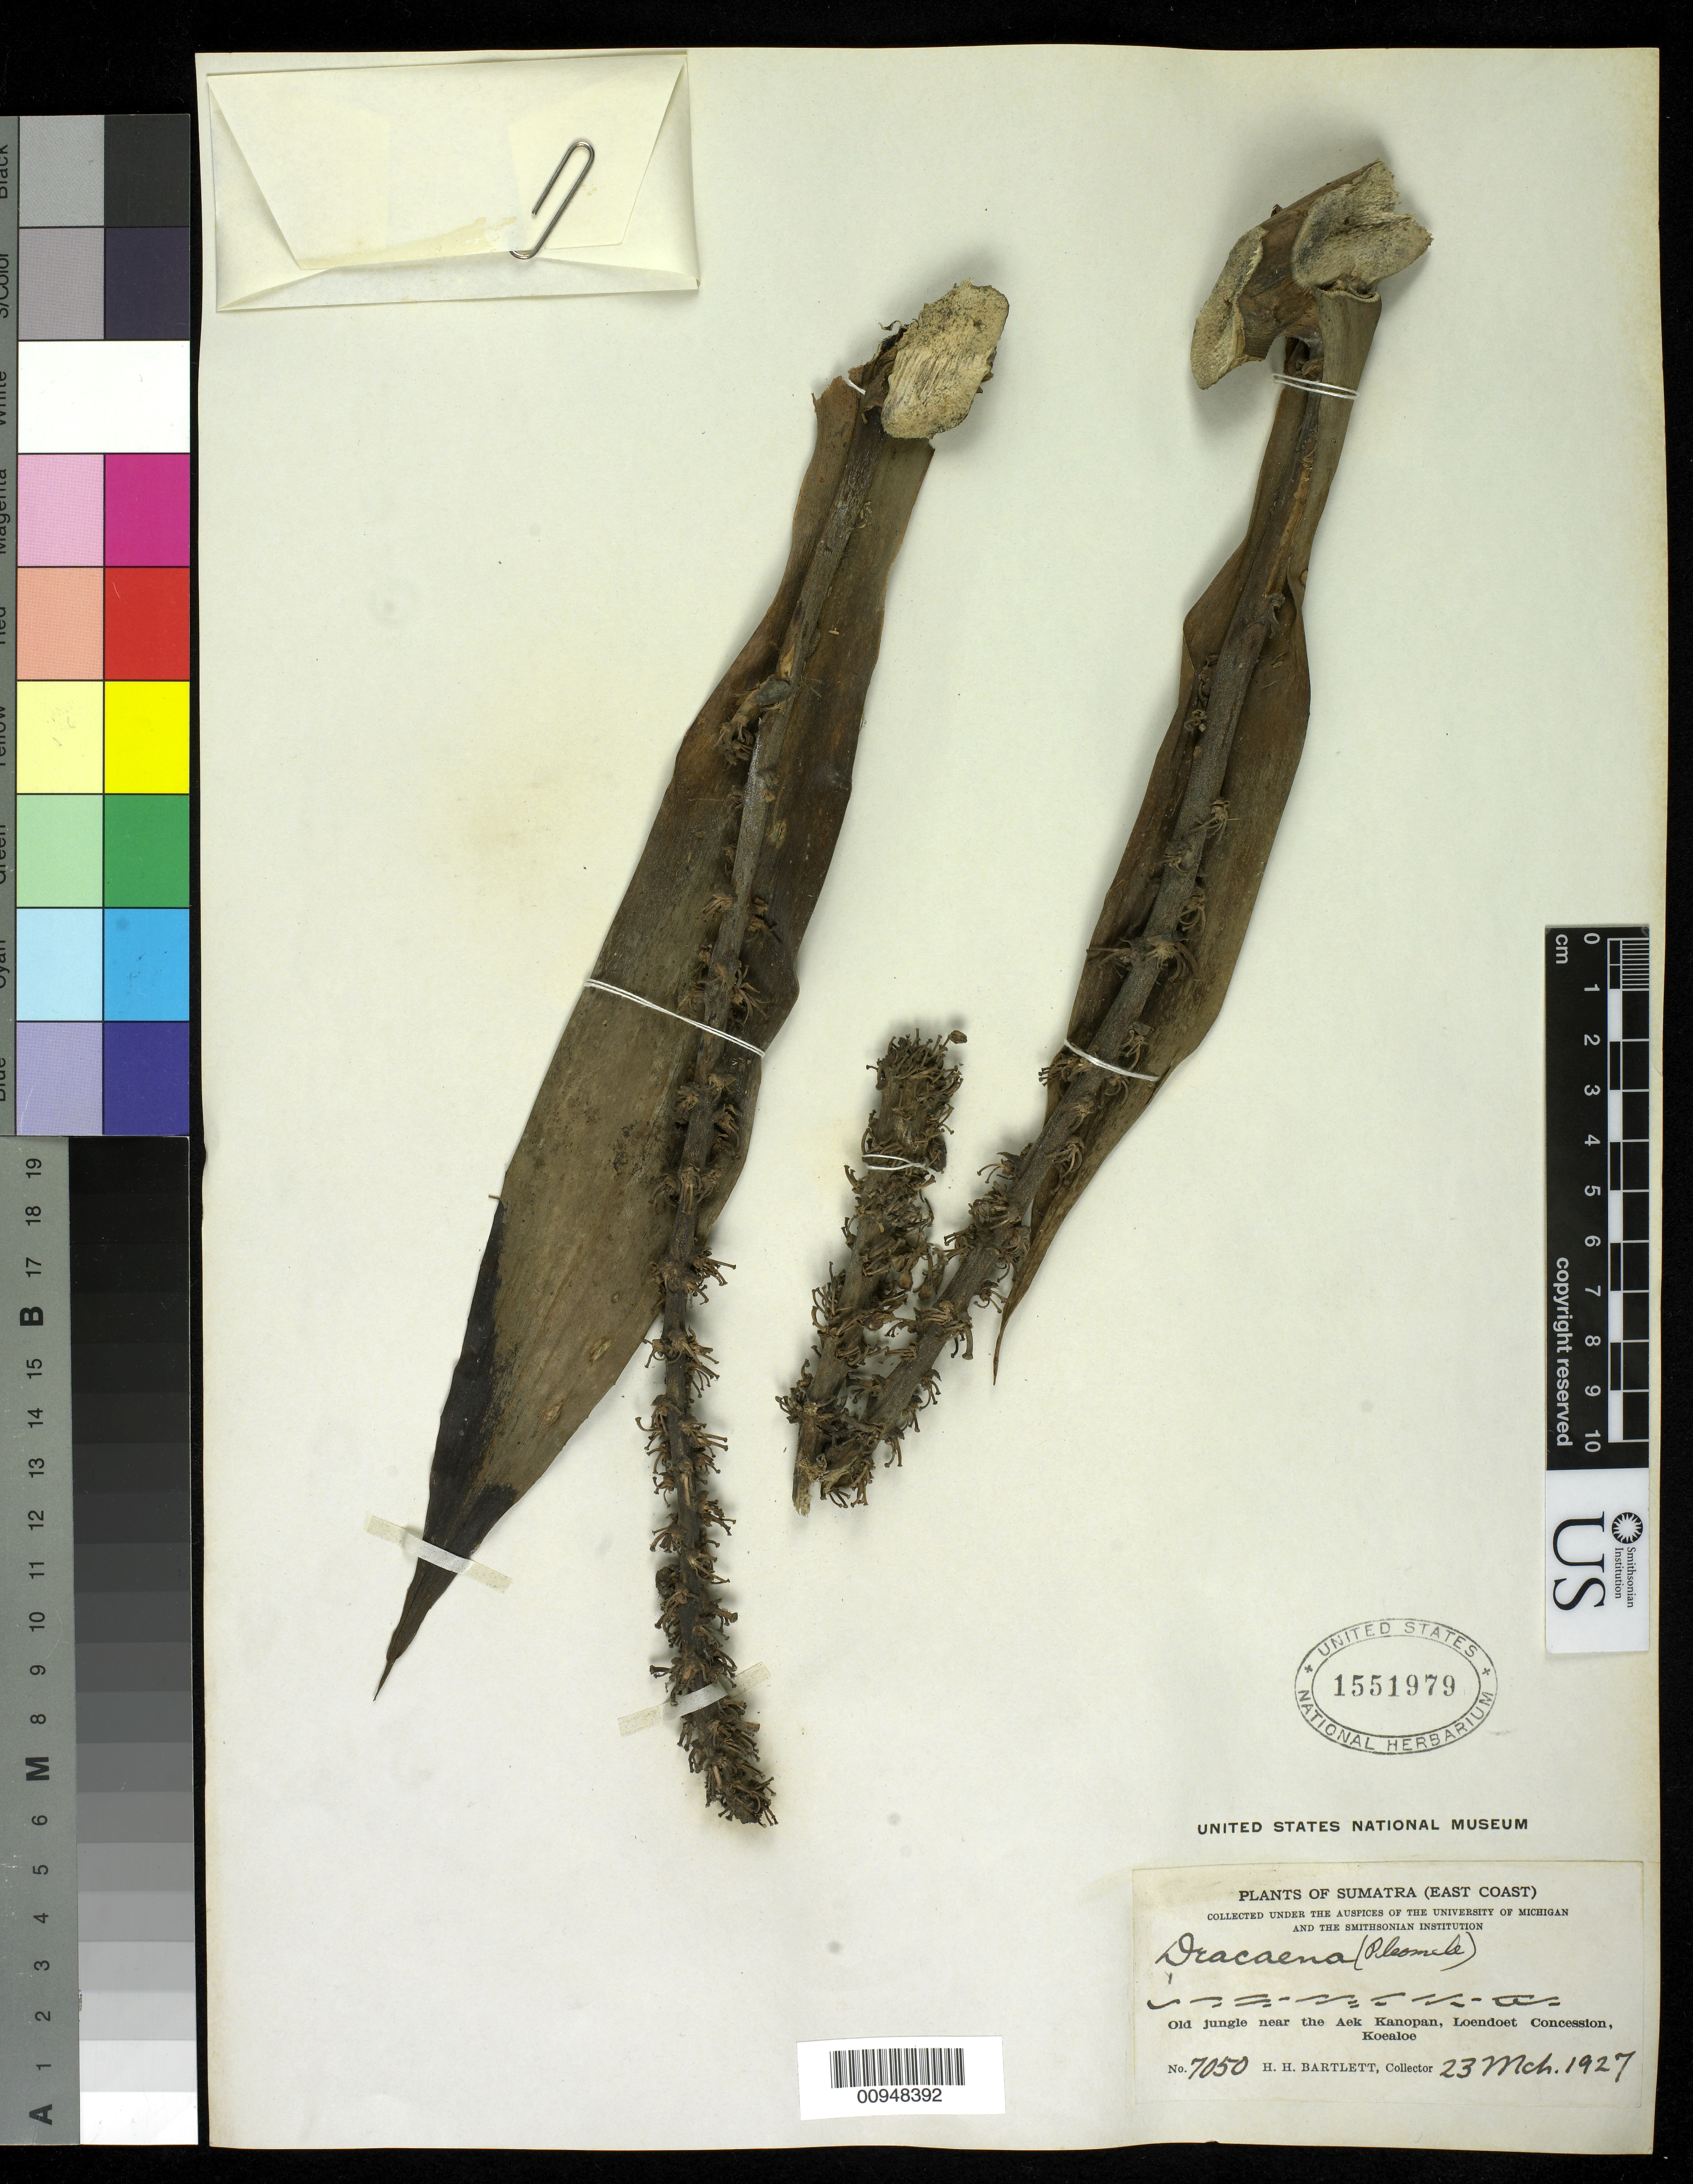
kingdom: Plantae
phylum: Tracheophyta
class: Liliopsida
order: Asparagales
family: Asparagaceae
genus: Dracaena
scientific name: Dracaena sp.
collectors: H. H. Bartlett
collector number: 7050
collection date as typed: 23 Mar 1927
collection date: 1927-03-23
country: Indonesia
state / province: Sumatra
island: Sumatra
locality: Old jungle near the Aek Kanopan, Loendoet Concession, Koealoe.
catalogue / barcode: US 1551979